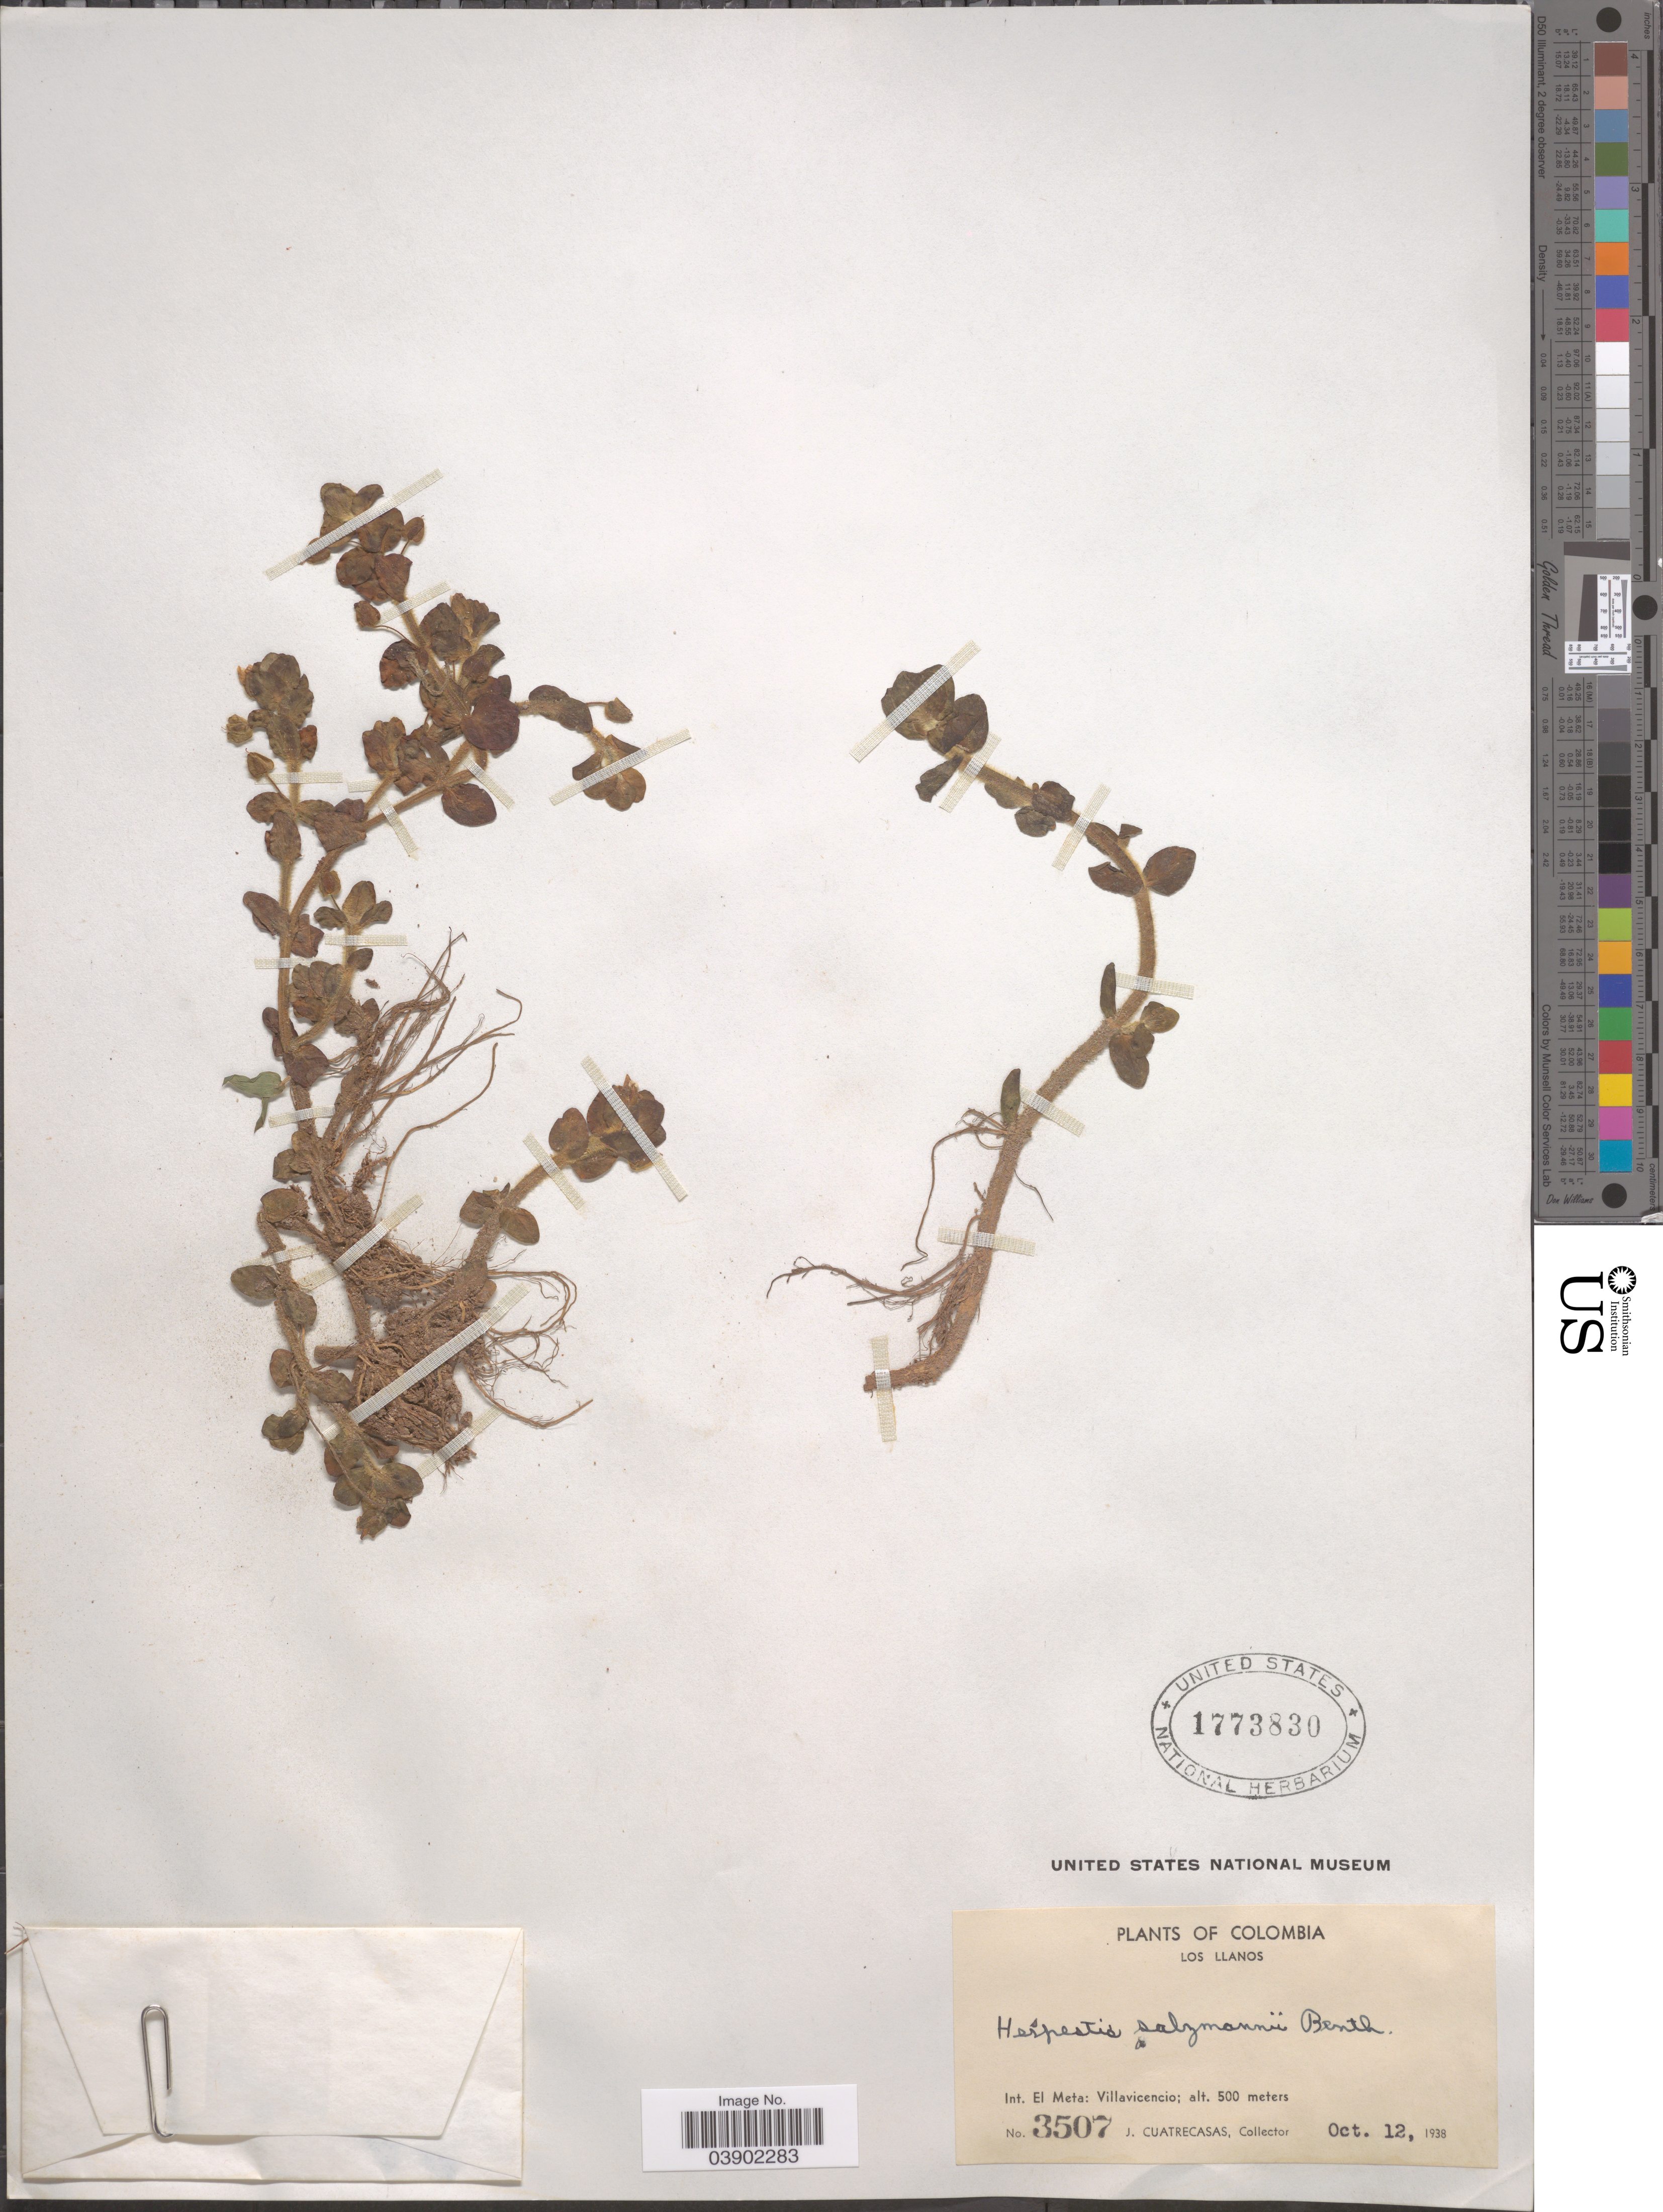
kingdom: Plantae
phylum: Tracheophyta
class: Magnoliopsida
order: Lamiales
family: Plantaginaceae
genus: Bacopa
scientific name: Bacopa salzmannii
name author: (Benth.) Wettst. ex Edwall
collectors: J. Cuatrecasas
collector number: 3507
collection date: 1938-10-12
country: Colombia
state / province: Meta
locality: Los Llanos. Int. El Meta: Villavicencio.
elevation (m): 500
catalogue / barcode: US 1773830